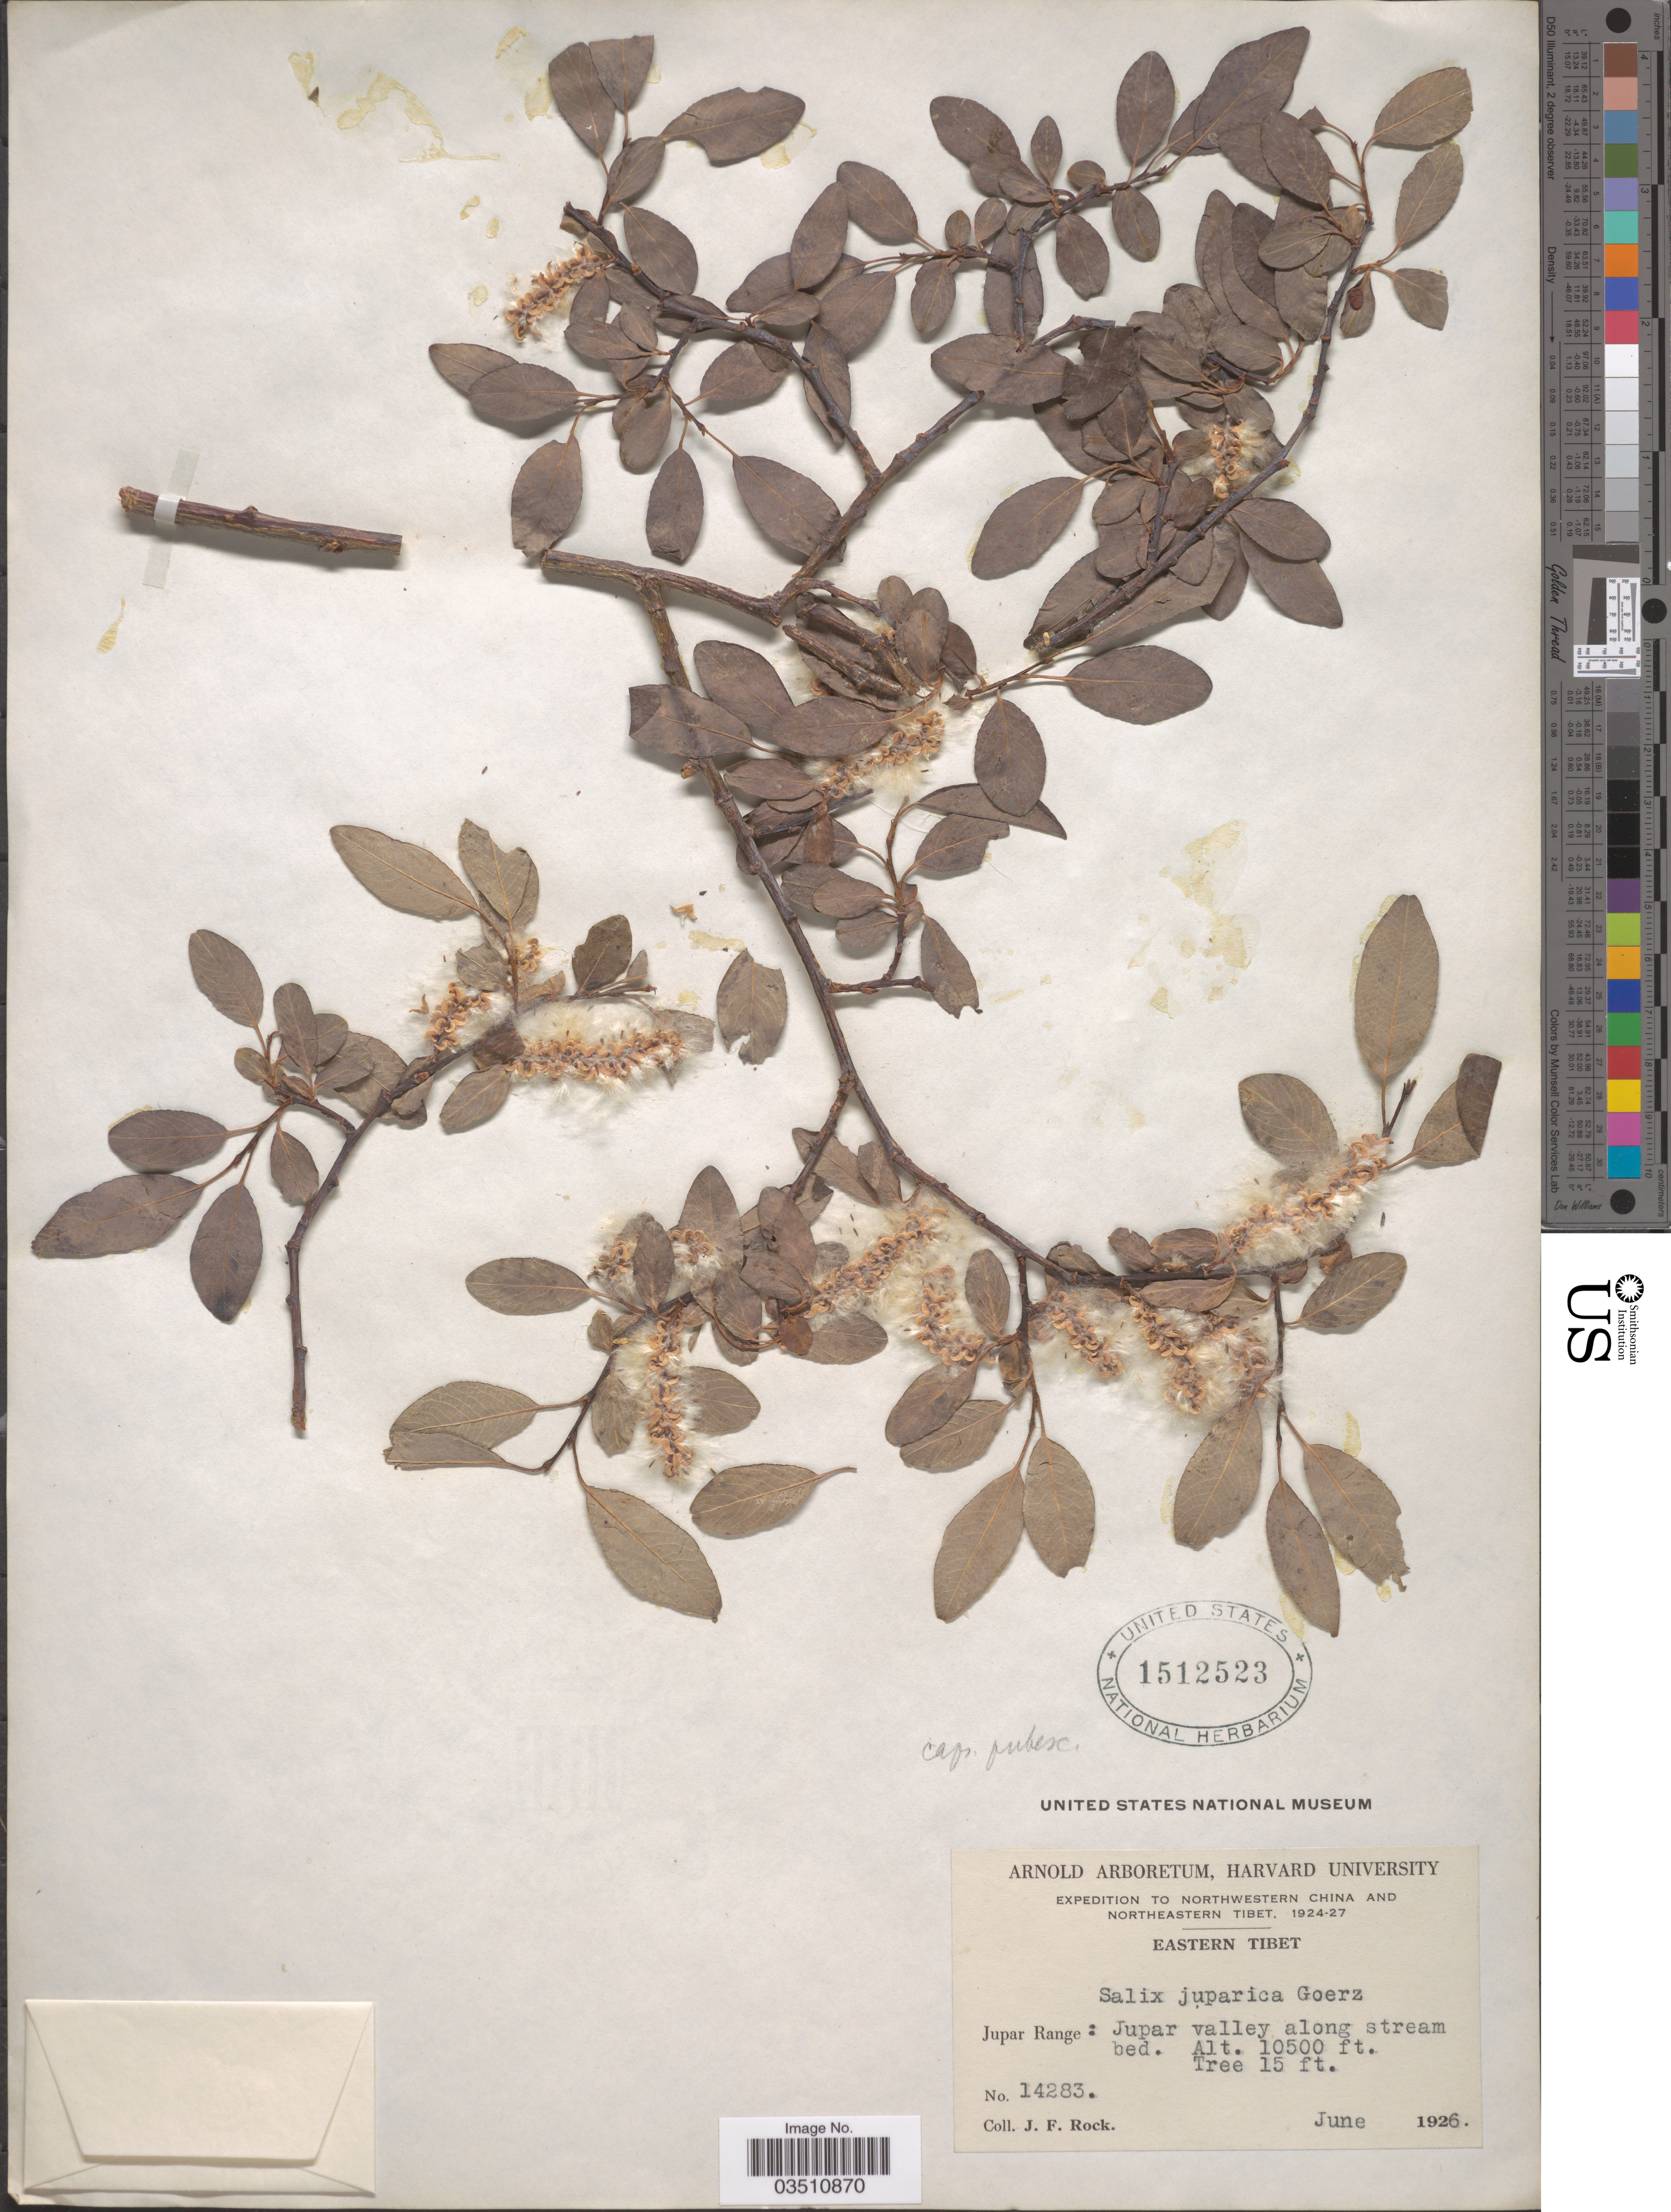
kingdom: Plantae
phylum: Tracheophyta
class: Magnoliopsida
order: Malpighiales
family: Salicaceae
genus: Salix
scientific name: Salix juparica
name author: Goerz in Rehder & Kobuski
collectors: J. Rock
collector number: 14283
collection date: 1926-06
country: China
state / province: Xizang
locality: Eastern Tibet. Jupar Range: Jupar valley along stream bed.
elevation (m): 3200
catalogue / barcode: US 1512523